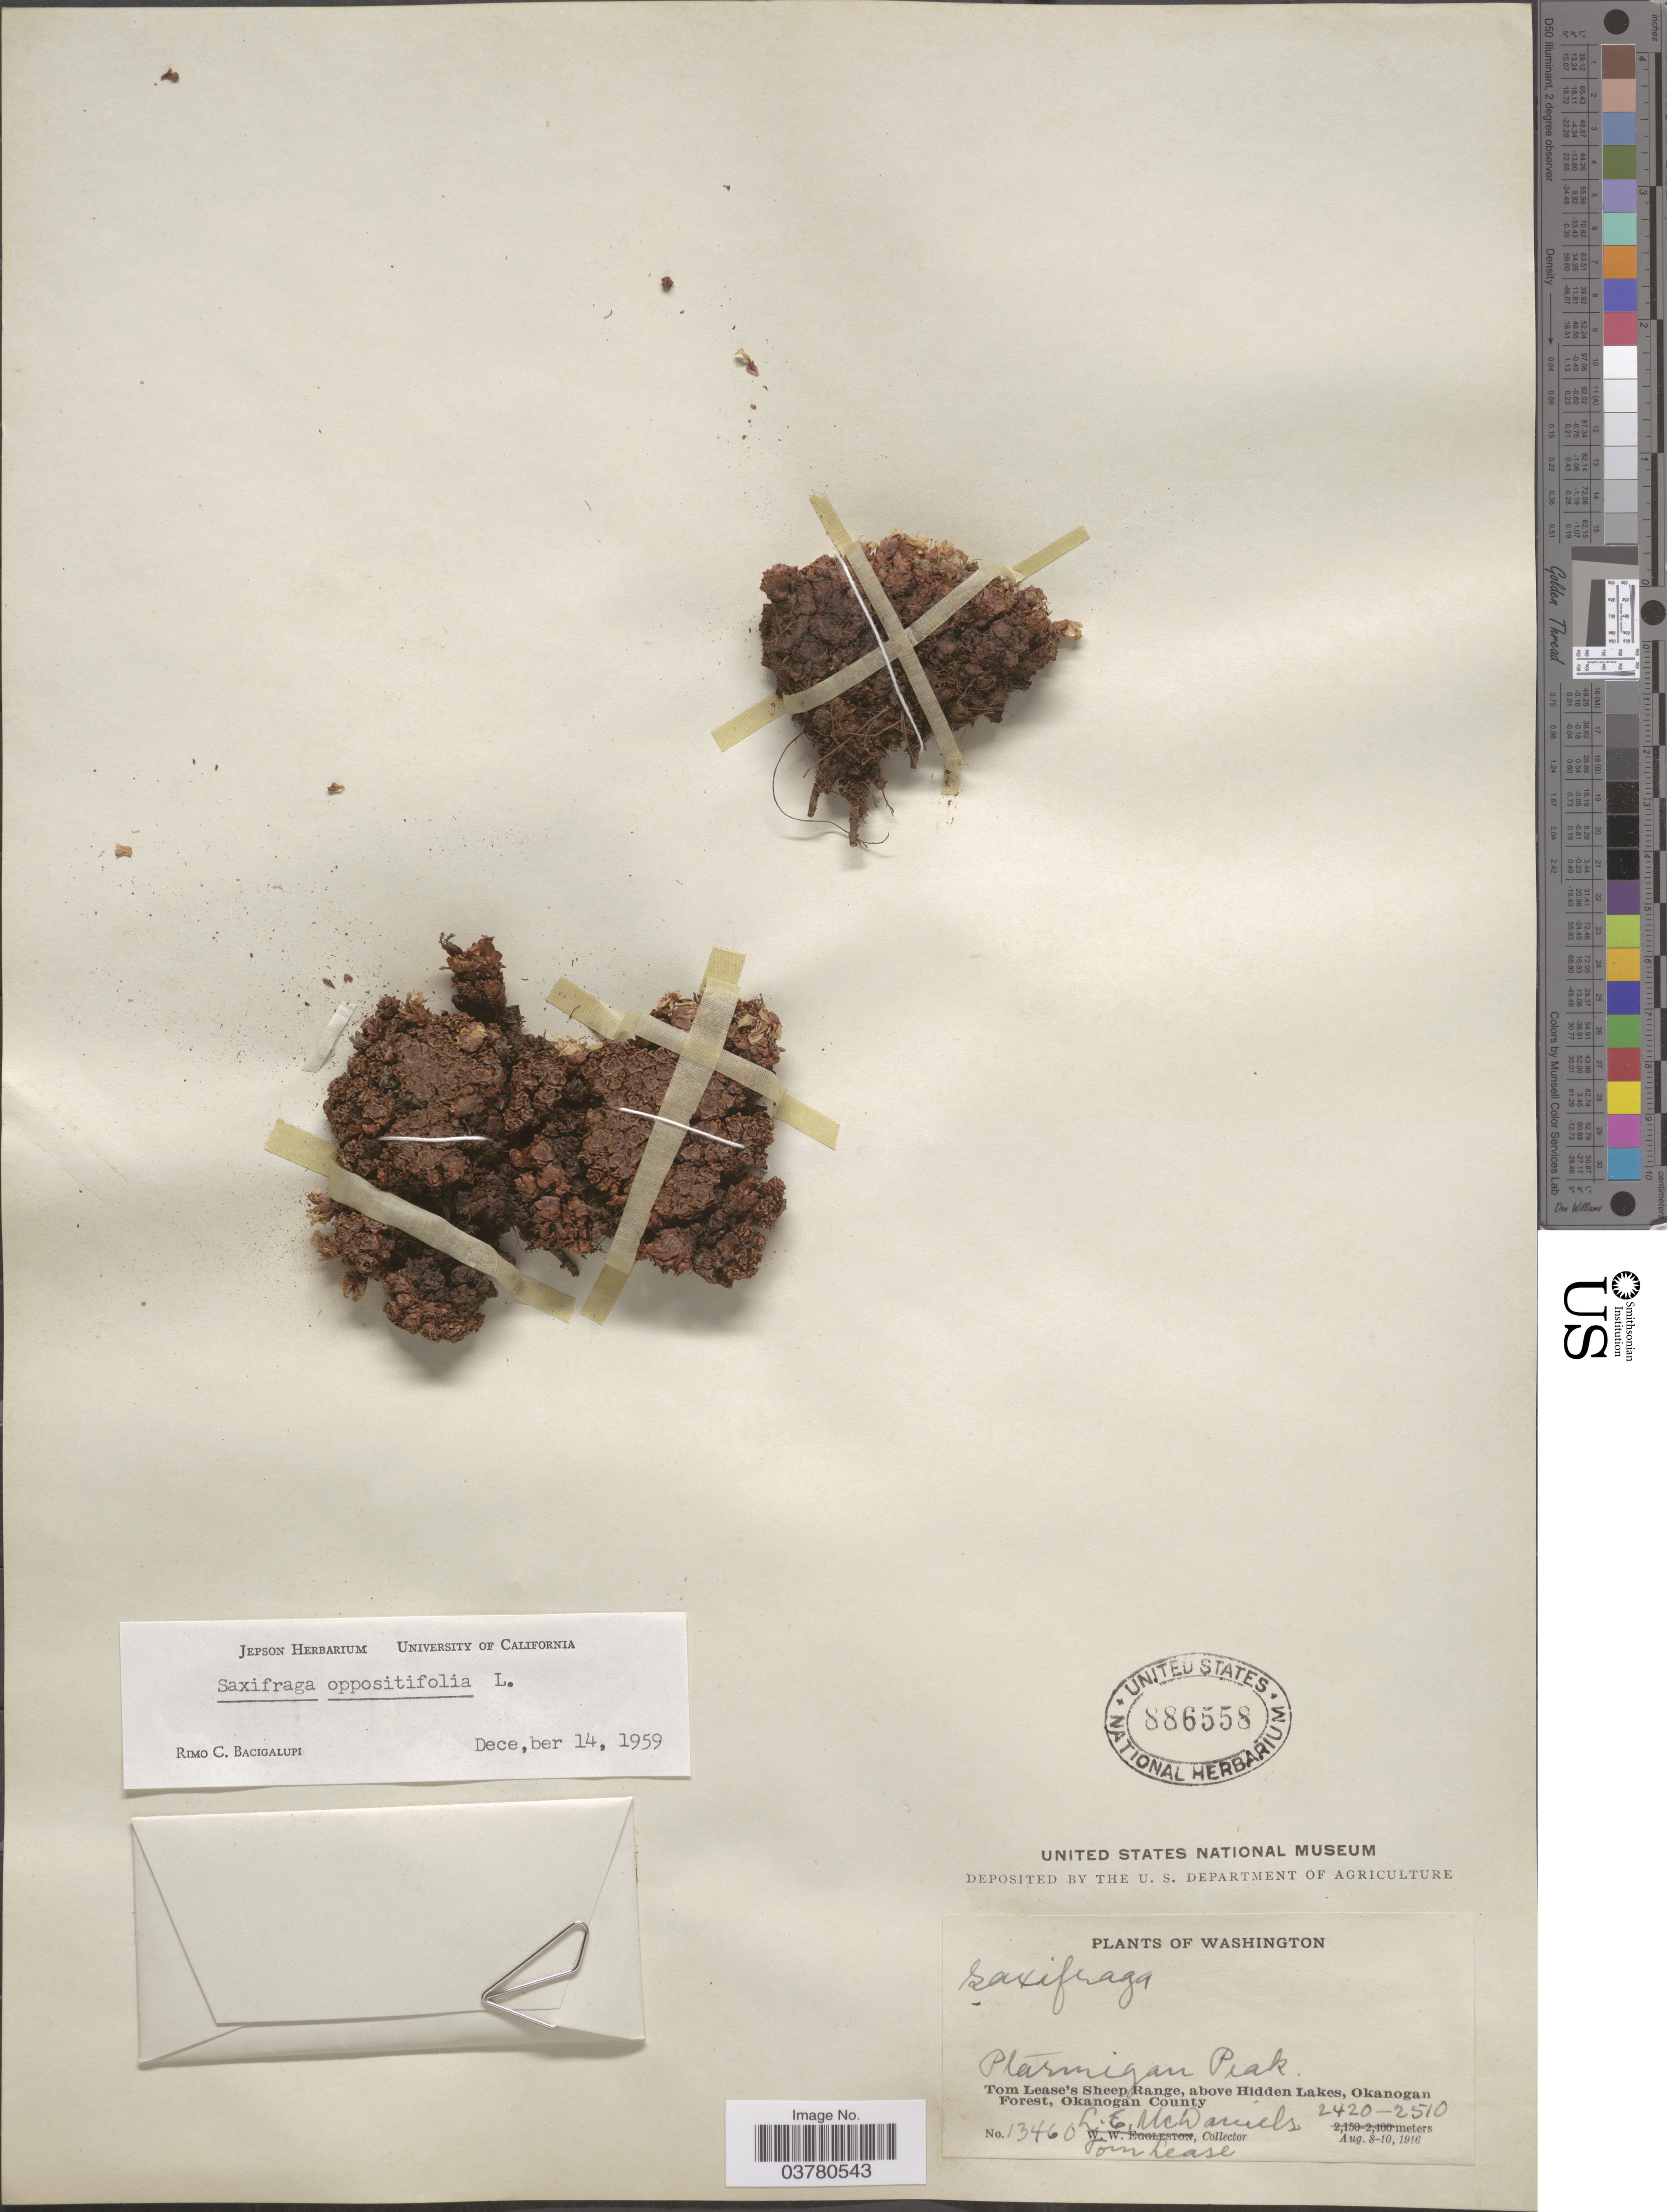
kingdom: Plantae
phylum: Tracheophyta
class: Magnoliopsida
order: Saxifragales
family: Saxifragaceae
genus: Saxifraga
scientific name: Saxifraga oppositifolia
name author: L.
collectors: L. McDaniels & T. Lease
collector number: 13460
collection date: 1916-08-08/1916-08-10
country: United States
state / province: Washington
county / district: Okanogan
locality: Ptarmigan Peak. Tom Lease's Sheep Range, above Hidden Lakes, Okanogan Forest, Okanogan County.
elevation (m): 2420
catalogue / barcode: US 886558